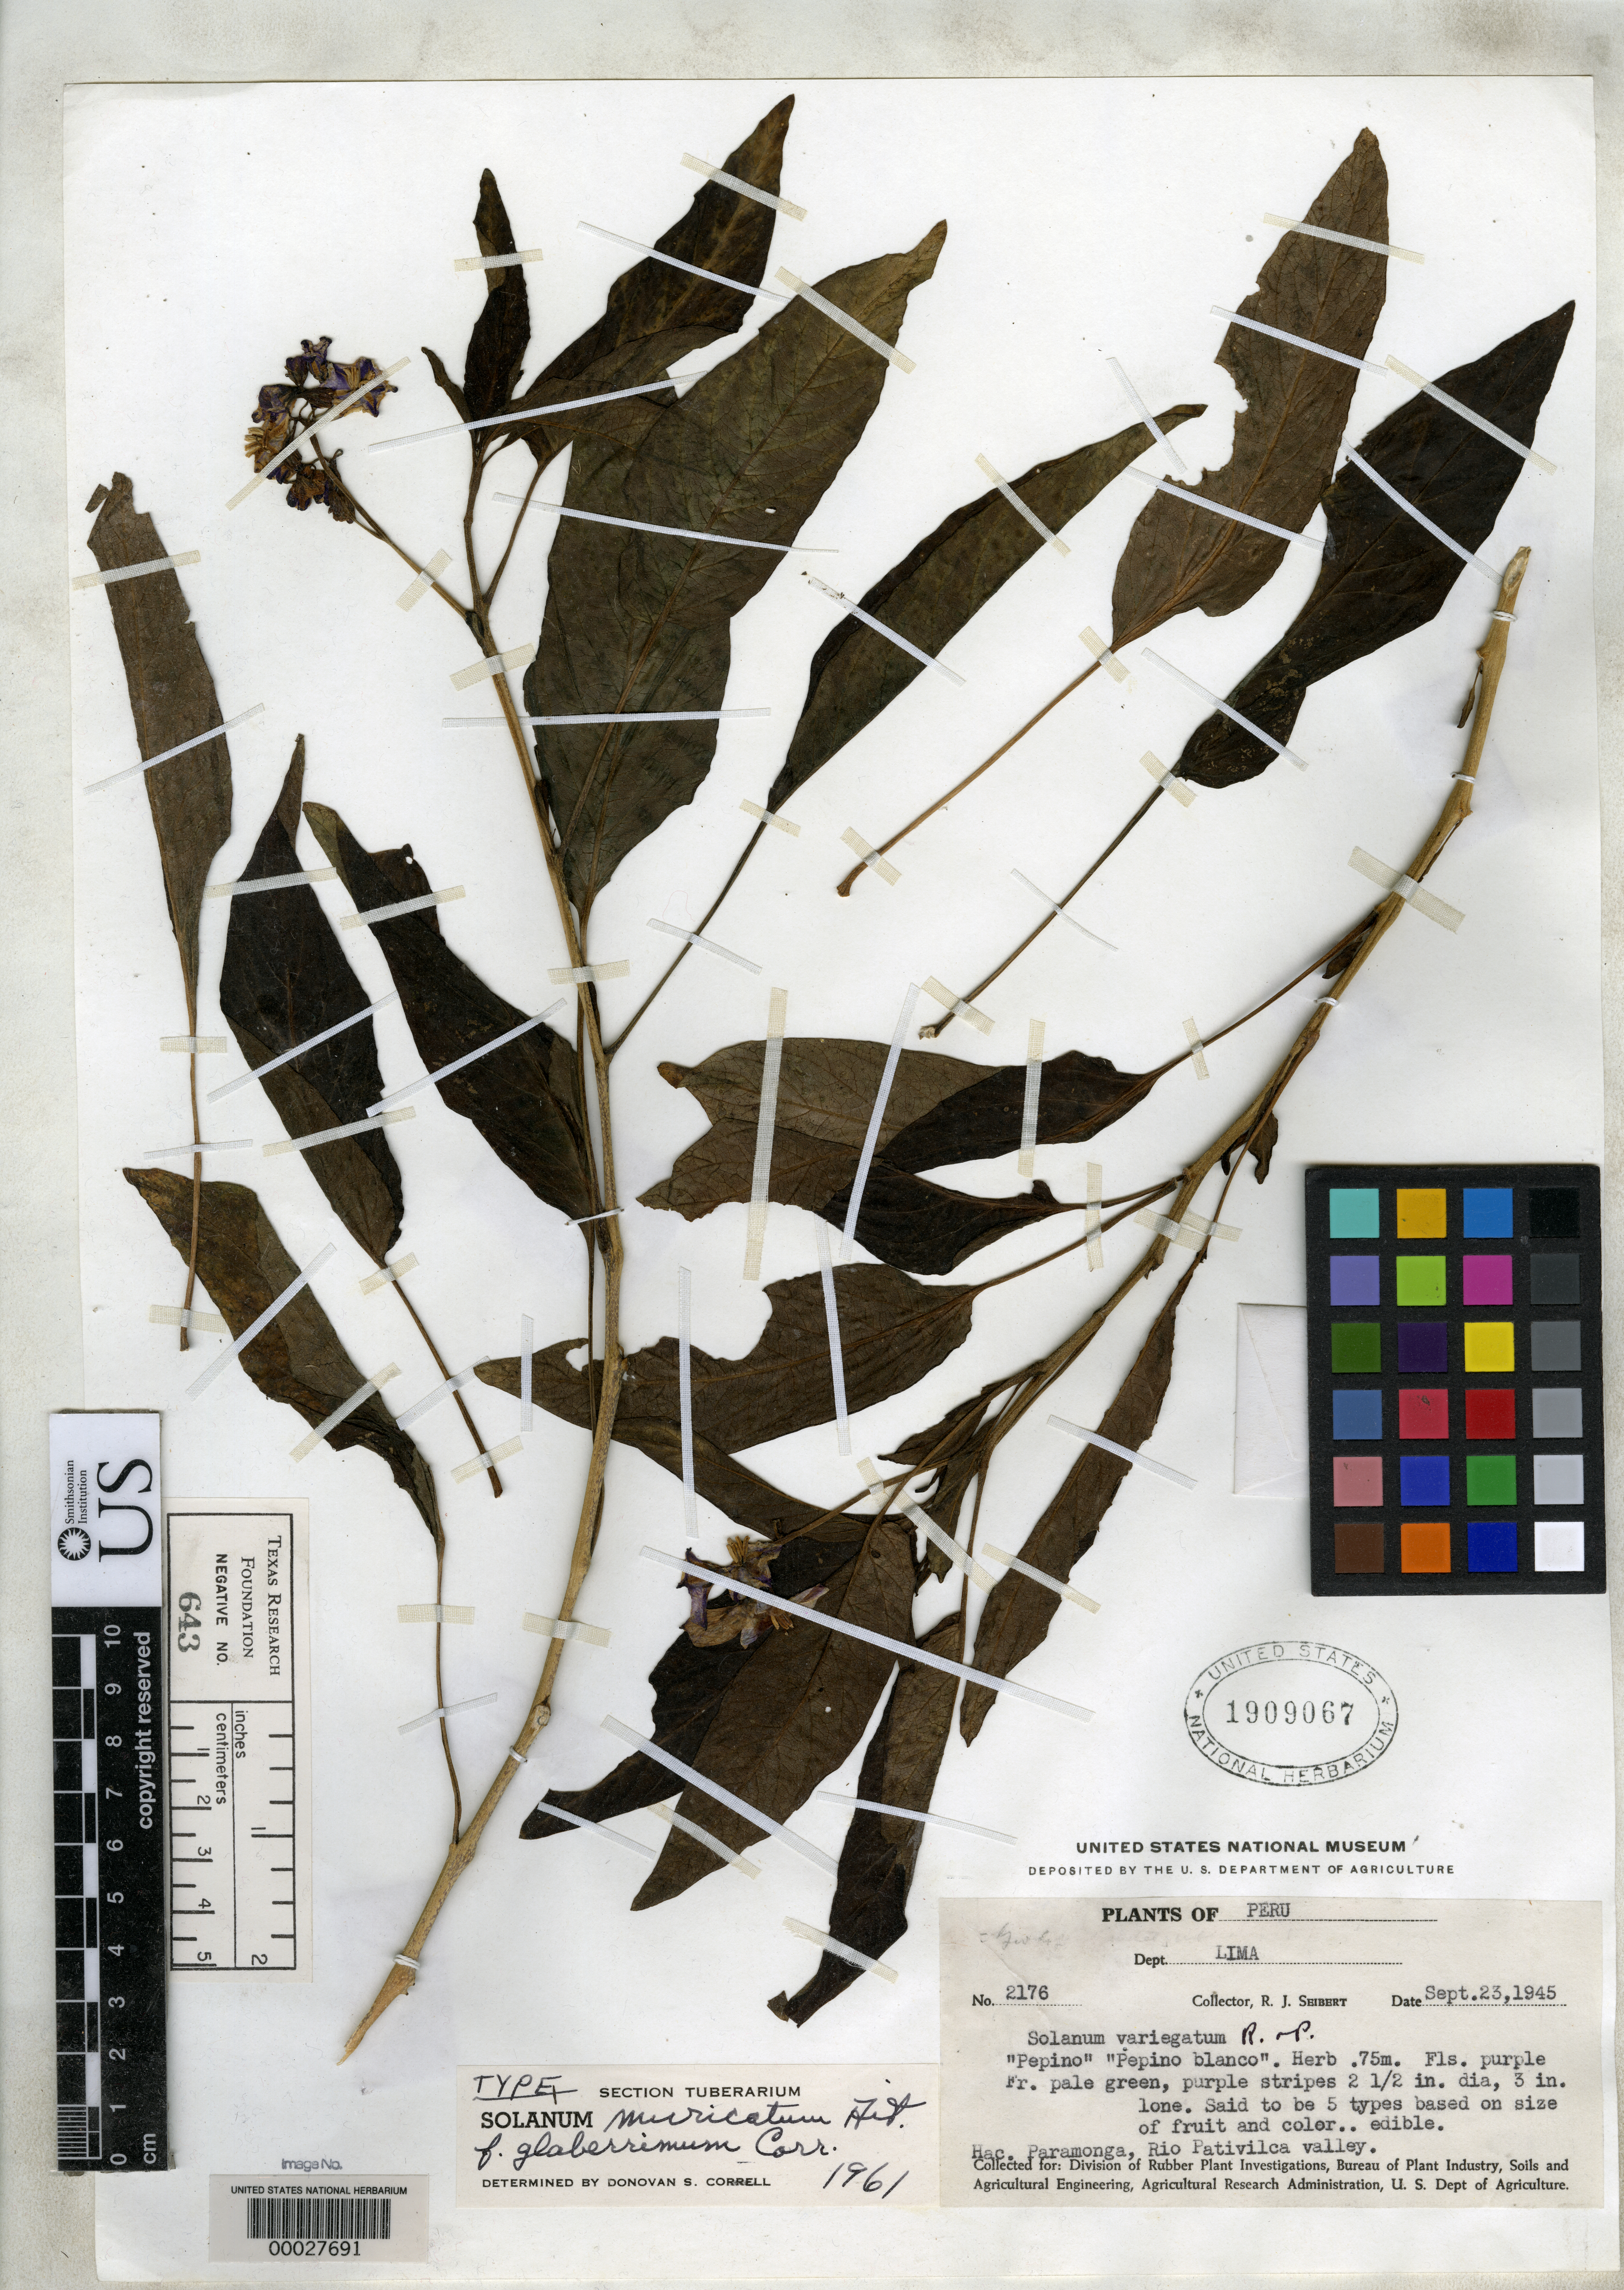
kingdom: Plantae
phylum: Tracheophyta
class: Magnoliopsida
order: Solanales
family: Solanaceae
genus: Solanum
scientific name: Solanum muricatum f. glaberrimum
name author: Correll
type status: Holotype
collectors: R. J. Seibert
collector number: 2176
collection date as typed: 23 Sep 1945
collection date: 1945-09-23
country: Peru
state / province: Lima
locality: Hac. Paramonga, Rio Pativilca Valley.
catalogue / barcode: US 1909067